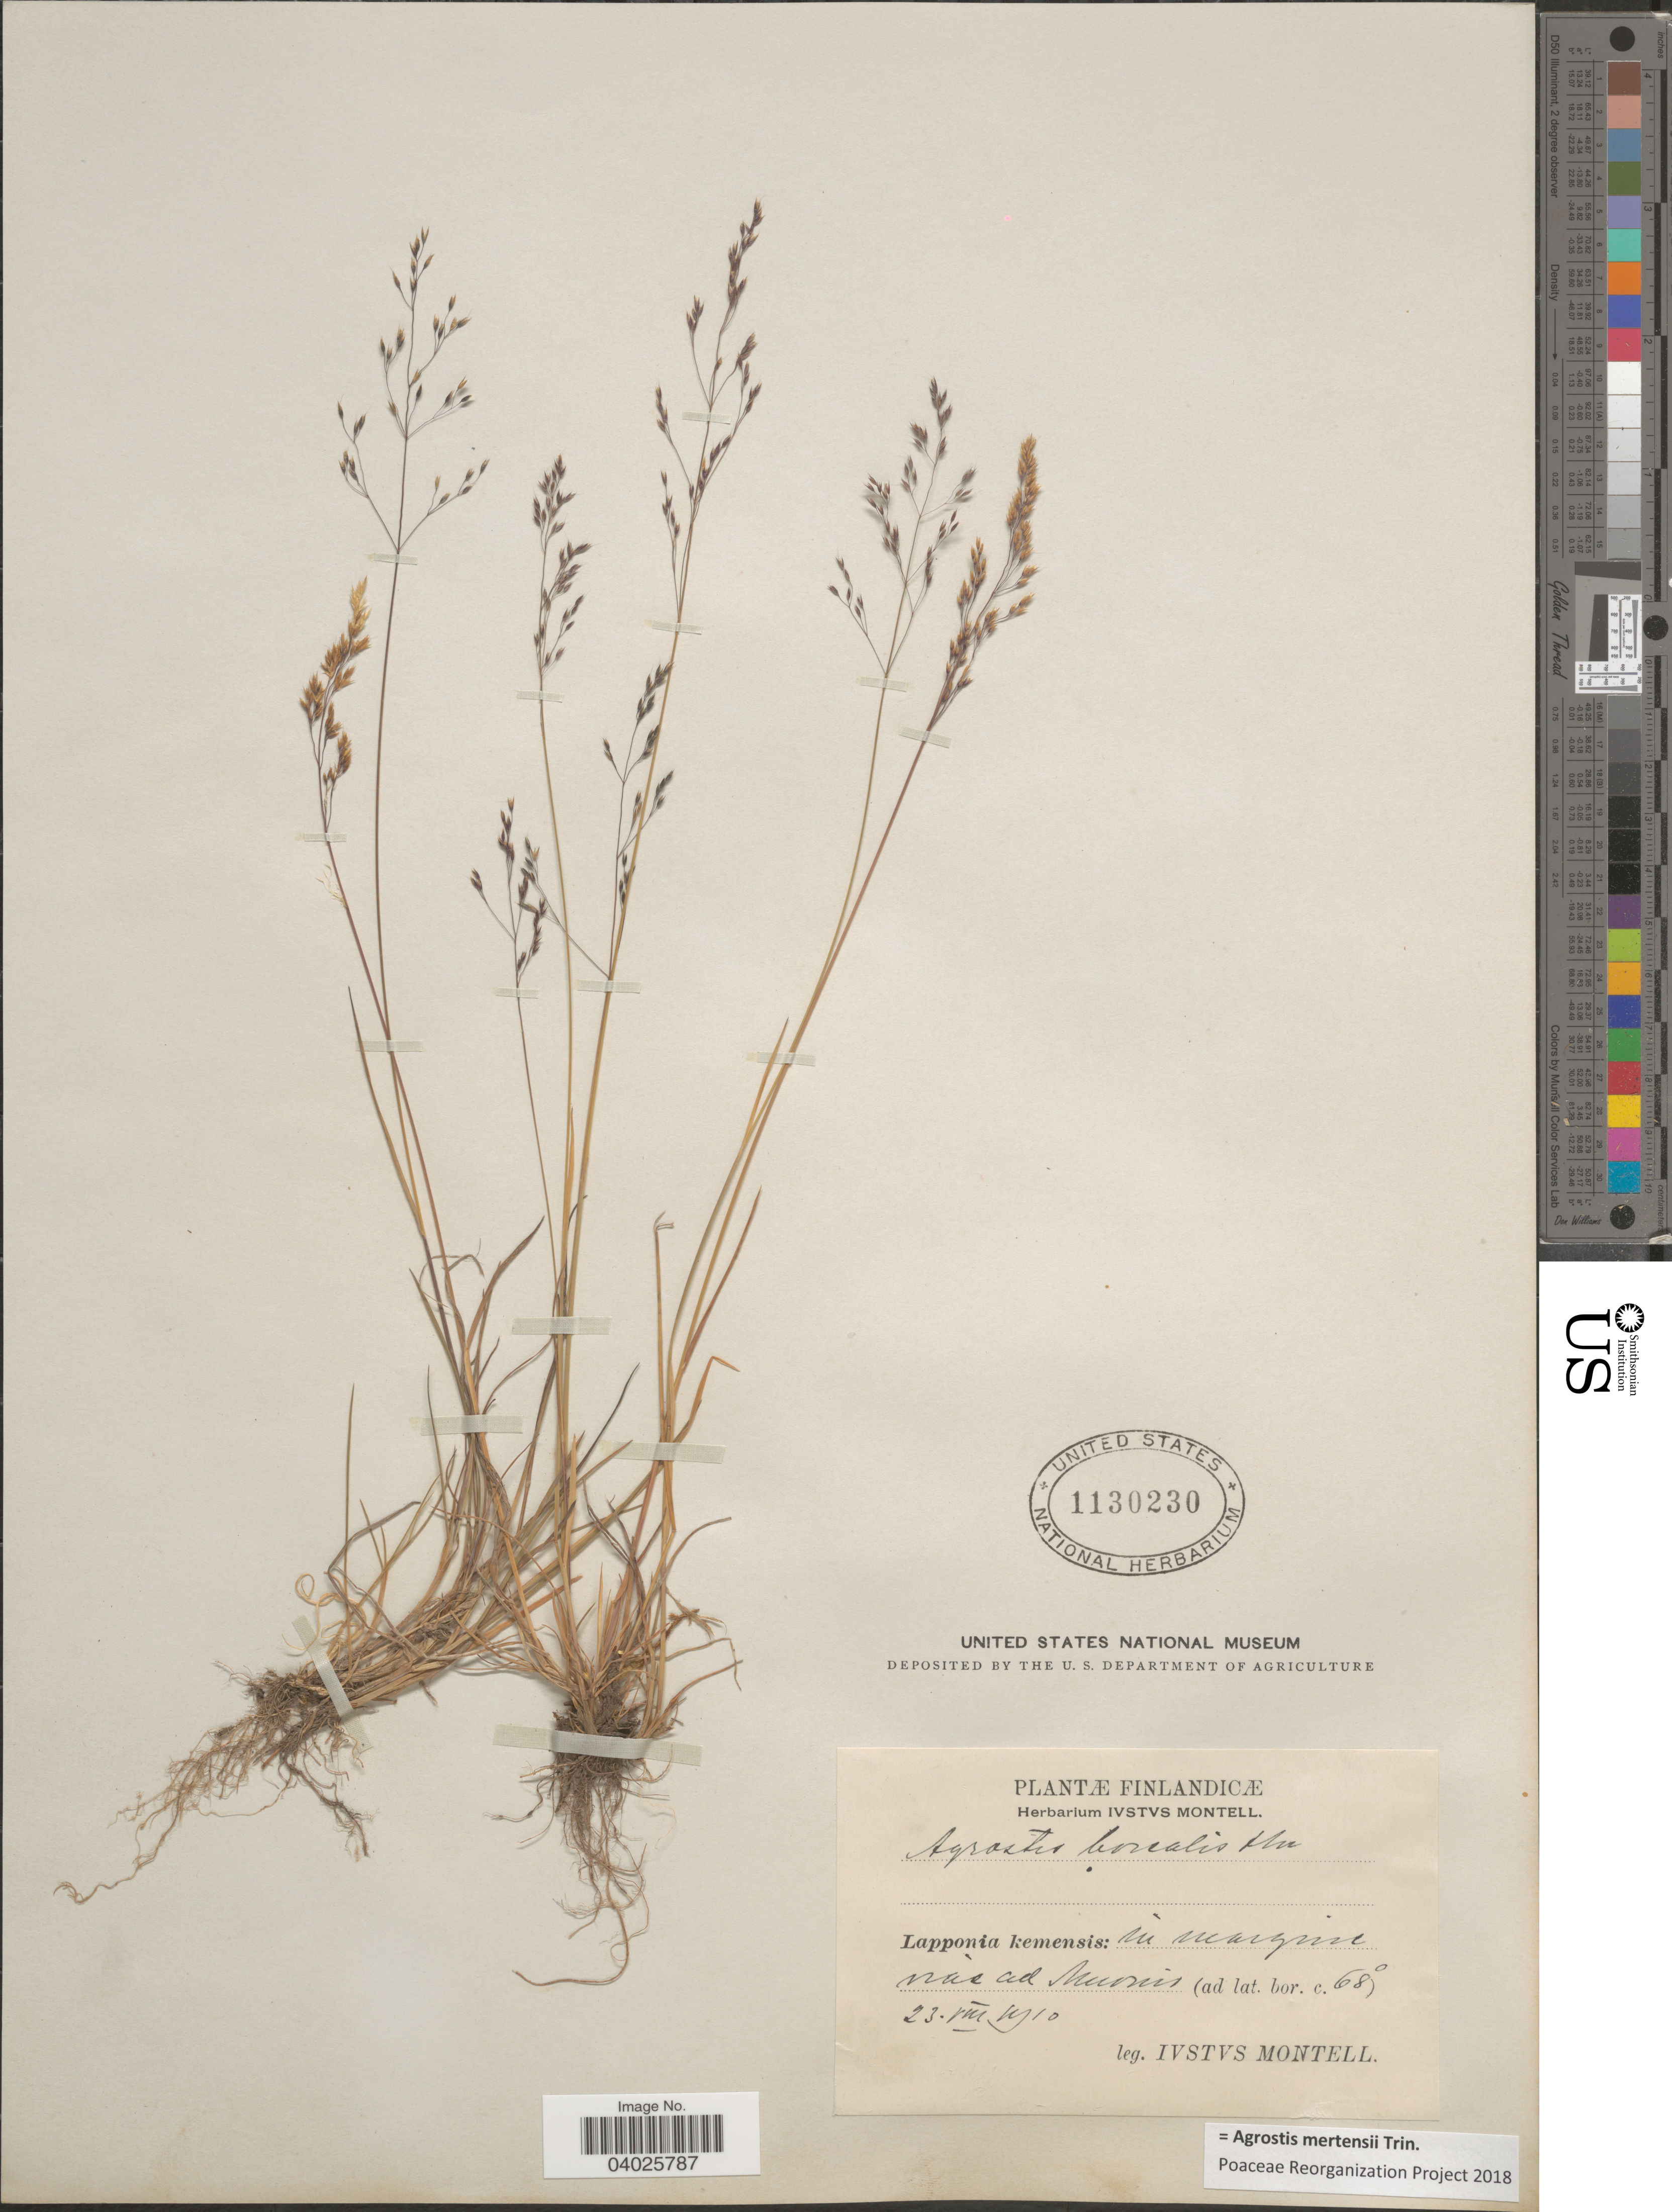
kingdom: Plantae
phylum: Tracheophyta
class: Liliopsida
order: Poales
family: Poaceae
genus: Agrostis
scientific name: Agrostis mertensii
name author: Trin.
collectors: I. Montell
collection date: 1910-08-23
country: Finland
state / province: Lappi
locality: Finlandicæ. Lapponia kemensis: in margine nàs [interpreted] ad Muonio.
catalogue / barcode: US 1130230